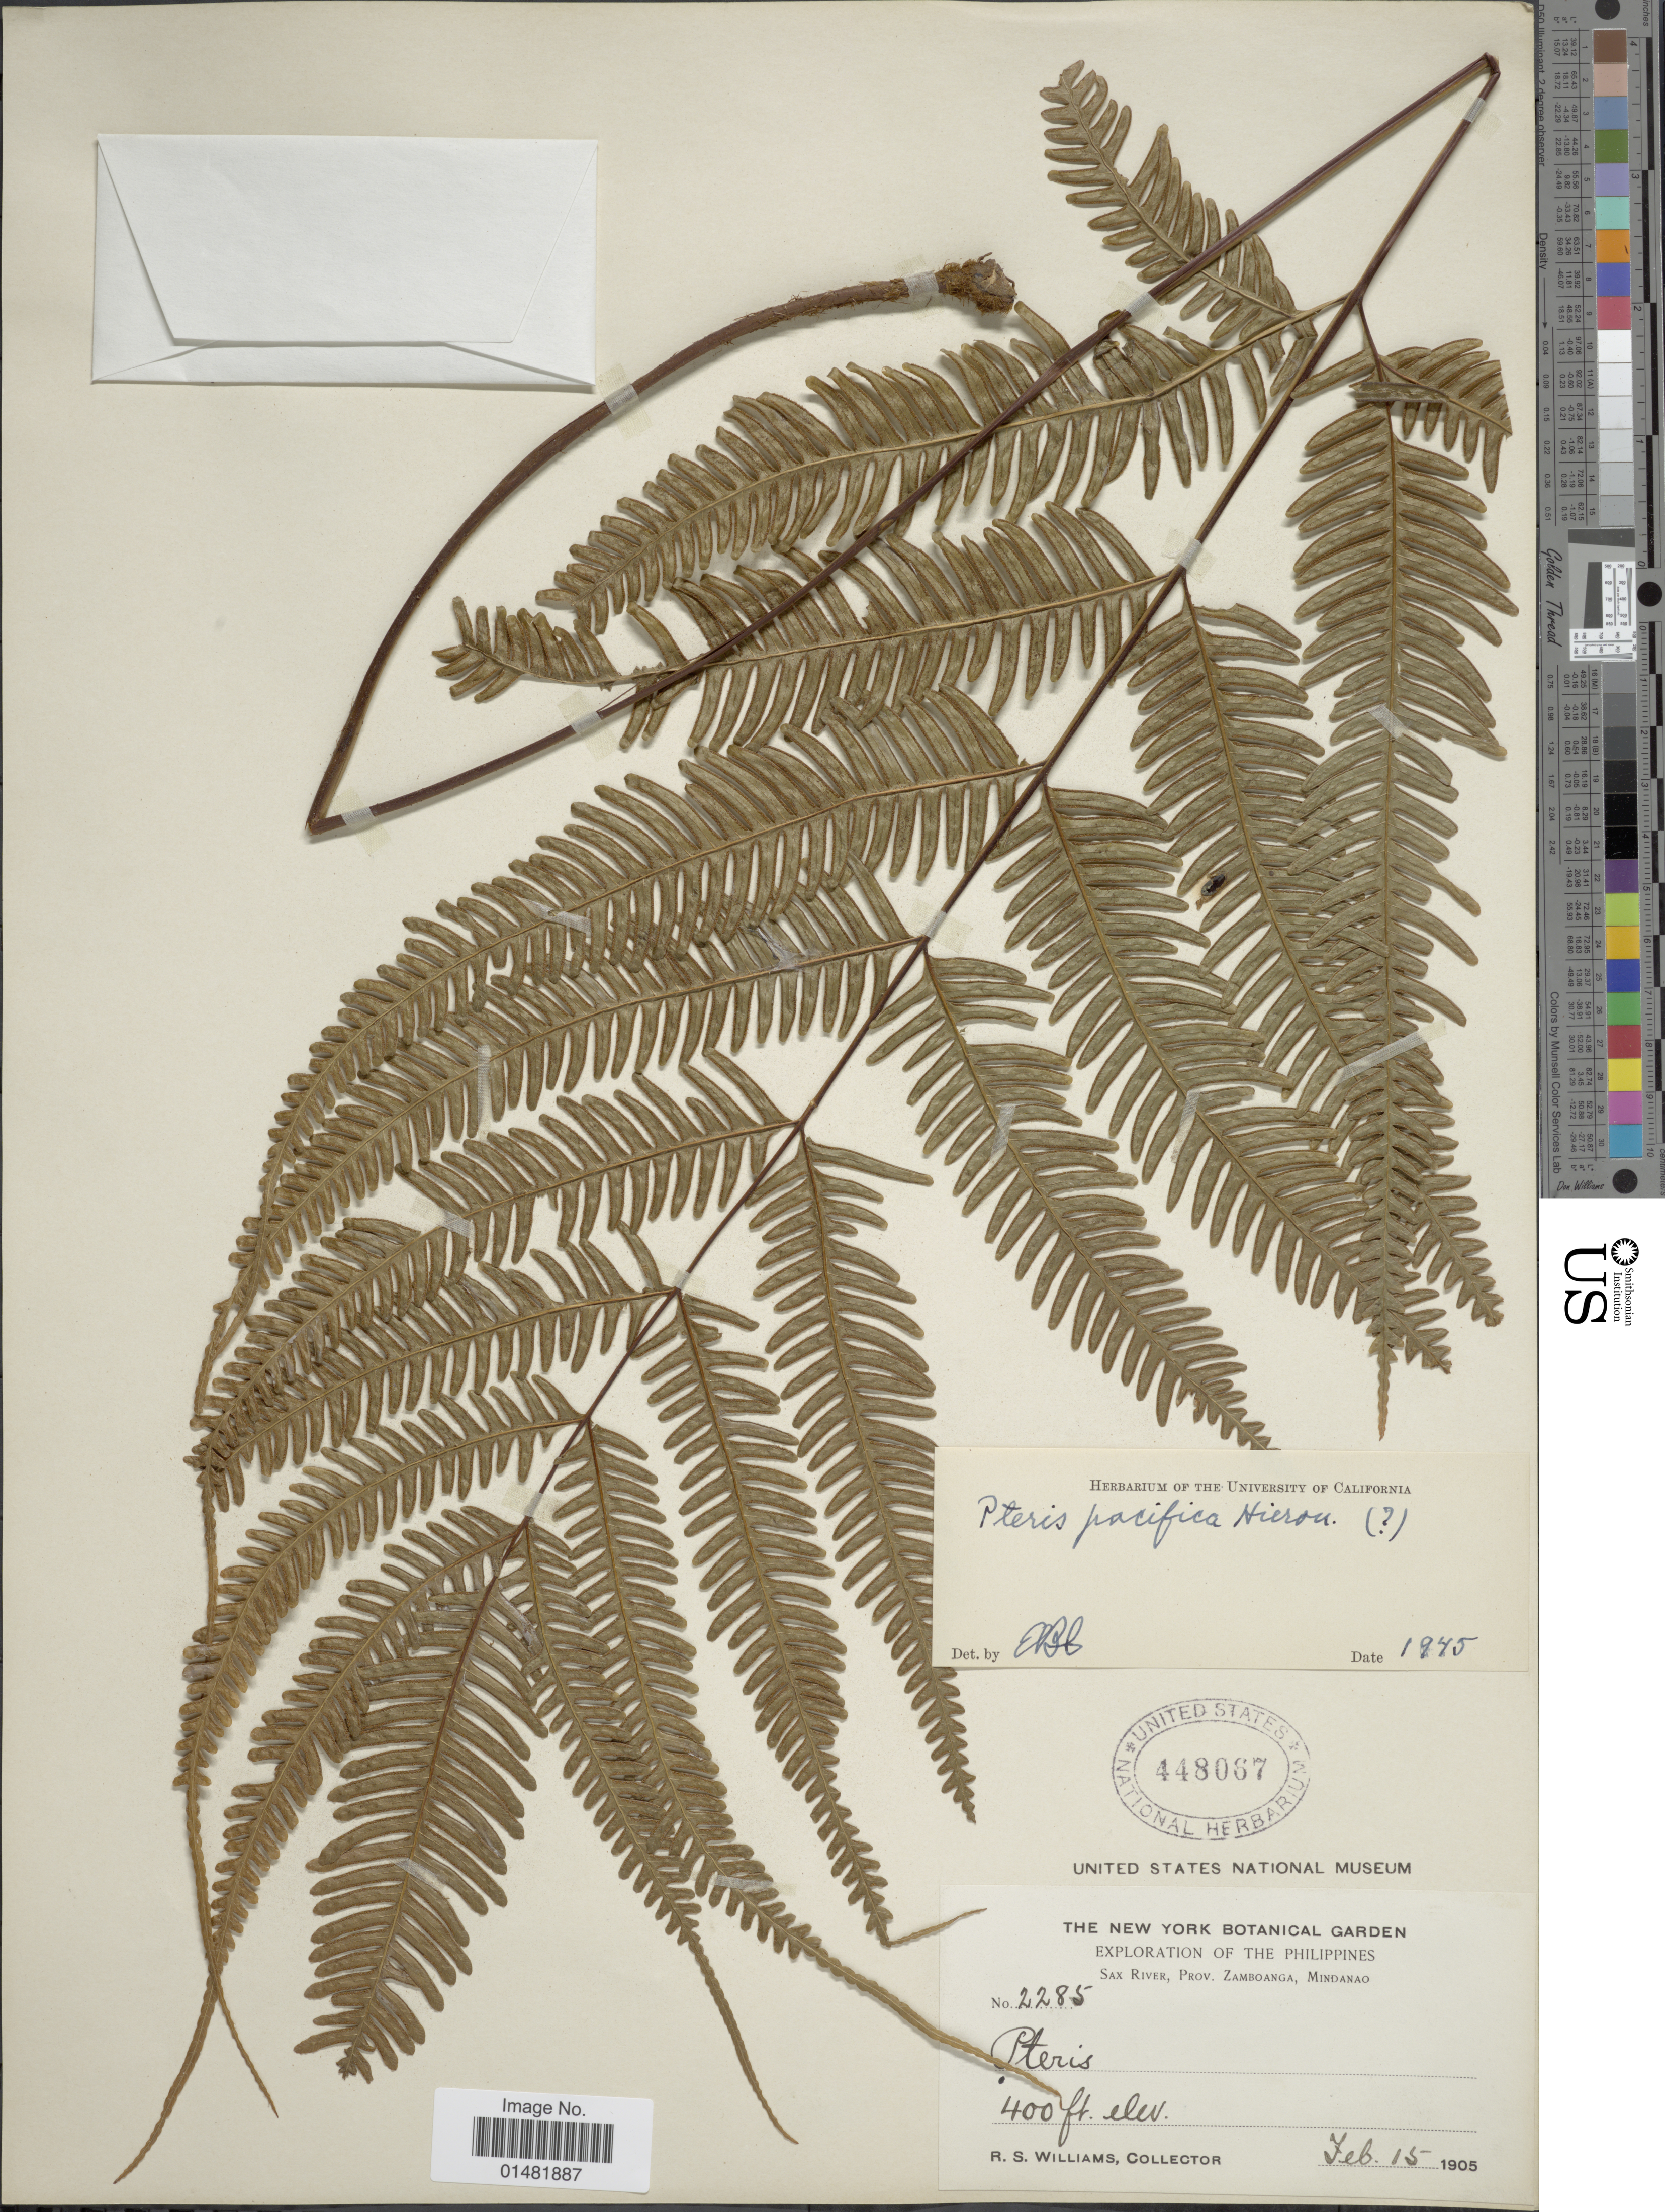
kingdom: Plantae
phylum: Tracheophyta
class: Polypodiopsida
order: Polypodiales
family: Pteridaceae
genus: Pteris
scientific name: Pteris pacifica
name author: Hieron.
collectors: R. S. Williams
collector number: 2285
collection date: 1905-02-15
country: Philippines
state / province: Zamboanga Peninsula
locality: Sax River, Mindanao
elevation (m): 122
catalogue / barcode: US 448067